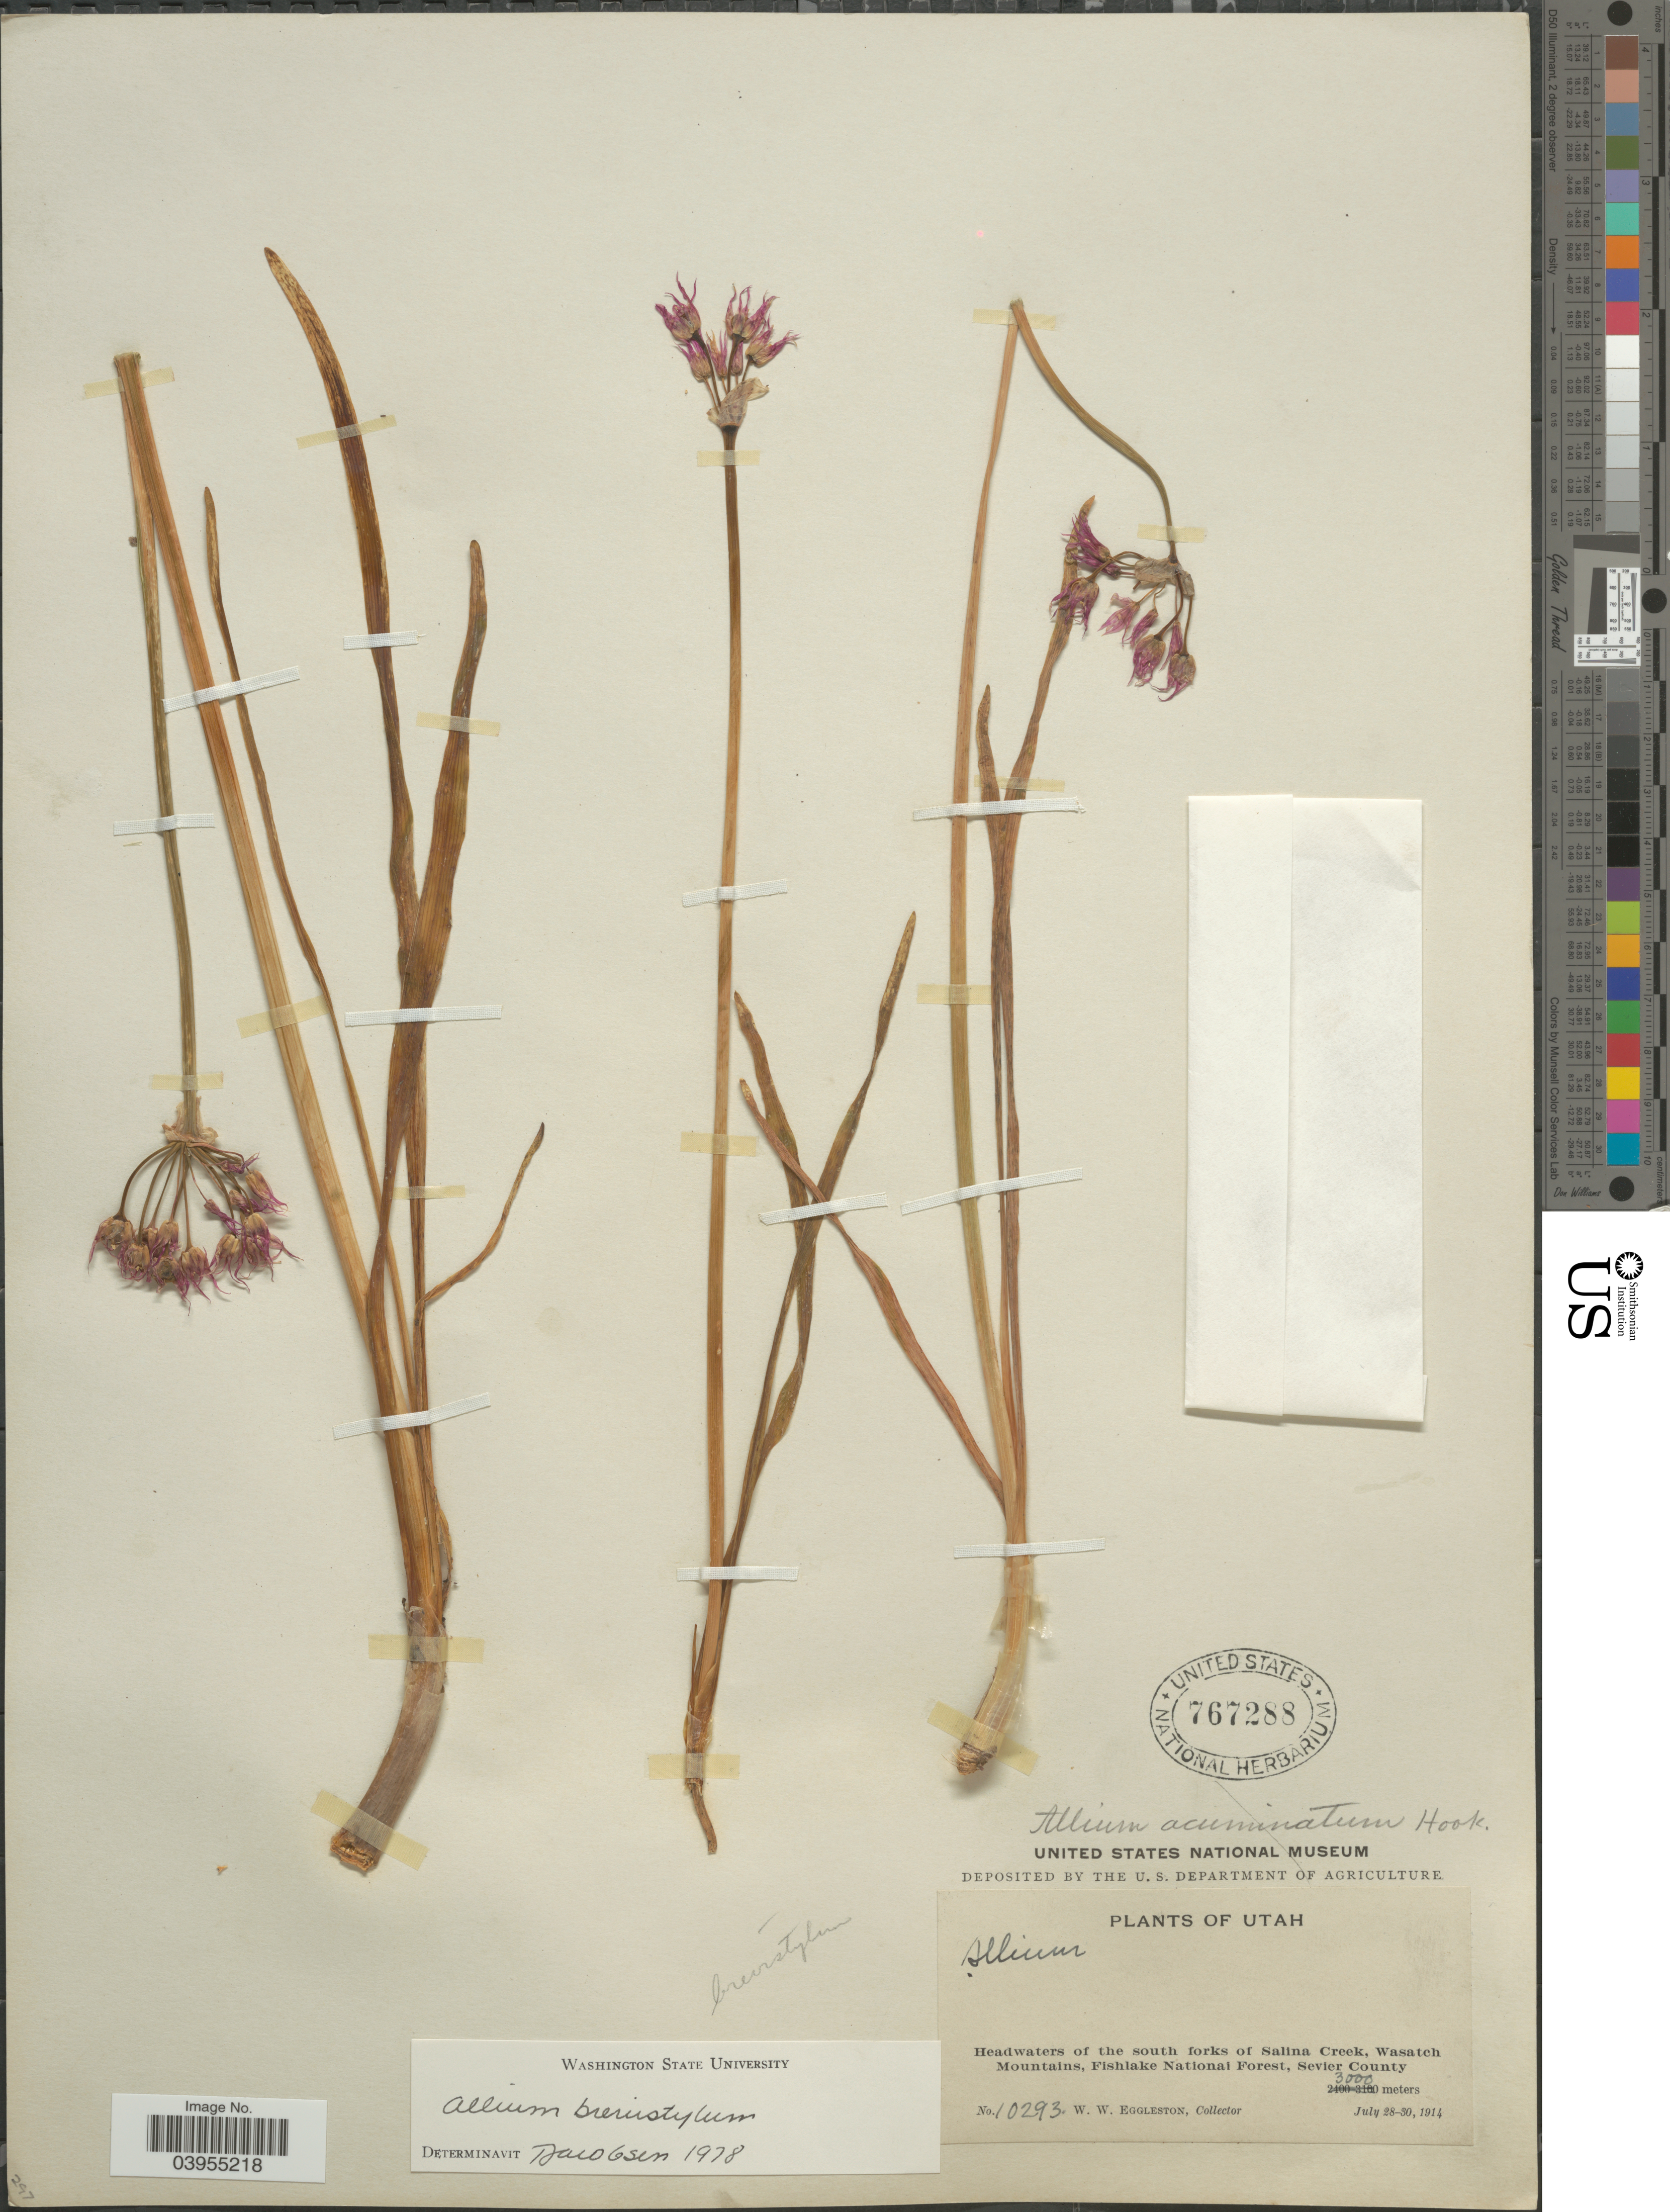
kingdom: Plantae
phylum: Tracheophyta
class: Liliopsida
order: Asparagales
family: Amaryllidaceae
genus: Allium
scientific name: Allium brevistylum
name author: S. Watson in C. King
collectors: W. W. Eggleston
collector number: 10293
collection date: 1914-07-28/1914-07-30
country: United States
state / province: Utah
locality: Headwaters of the south forks of Salina Creek, Wasatch Mountains, Fishlake National Forest, Sevier County.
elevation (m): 3000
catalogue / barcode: US 767288